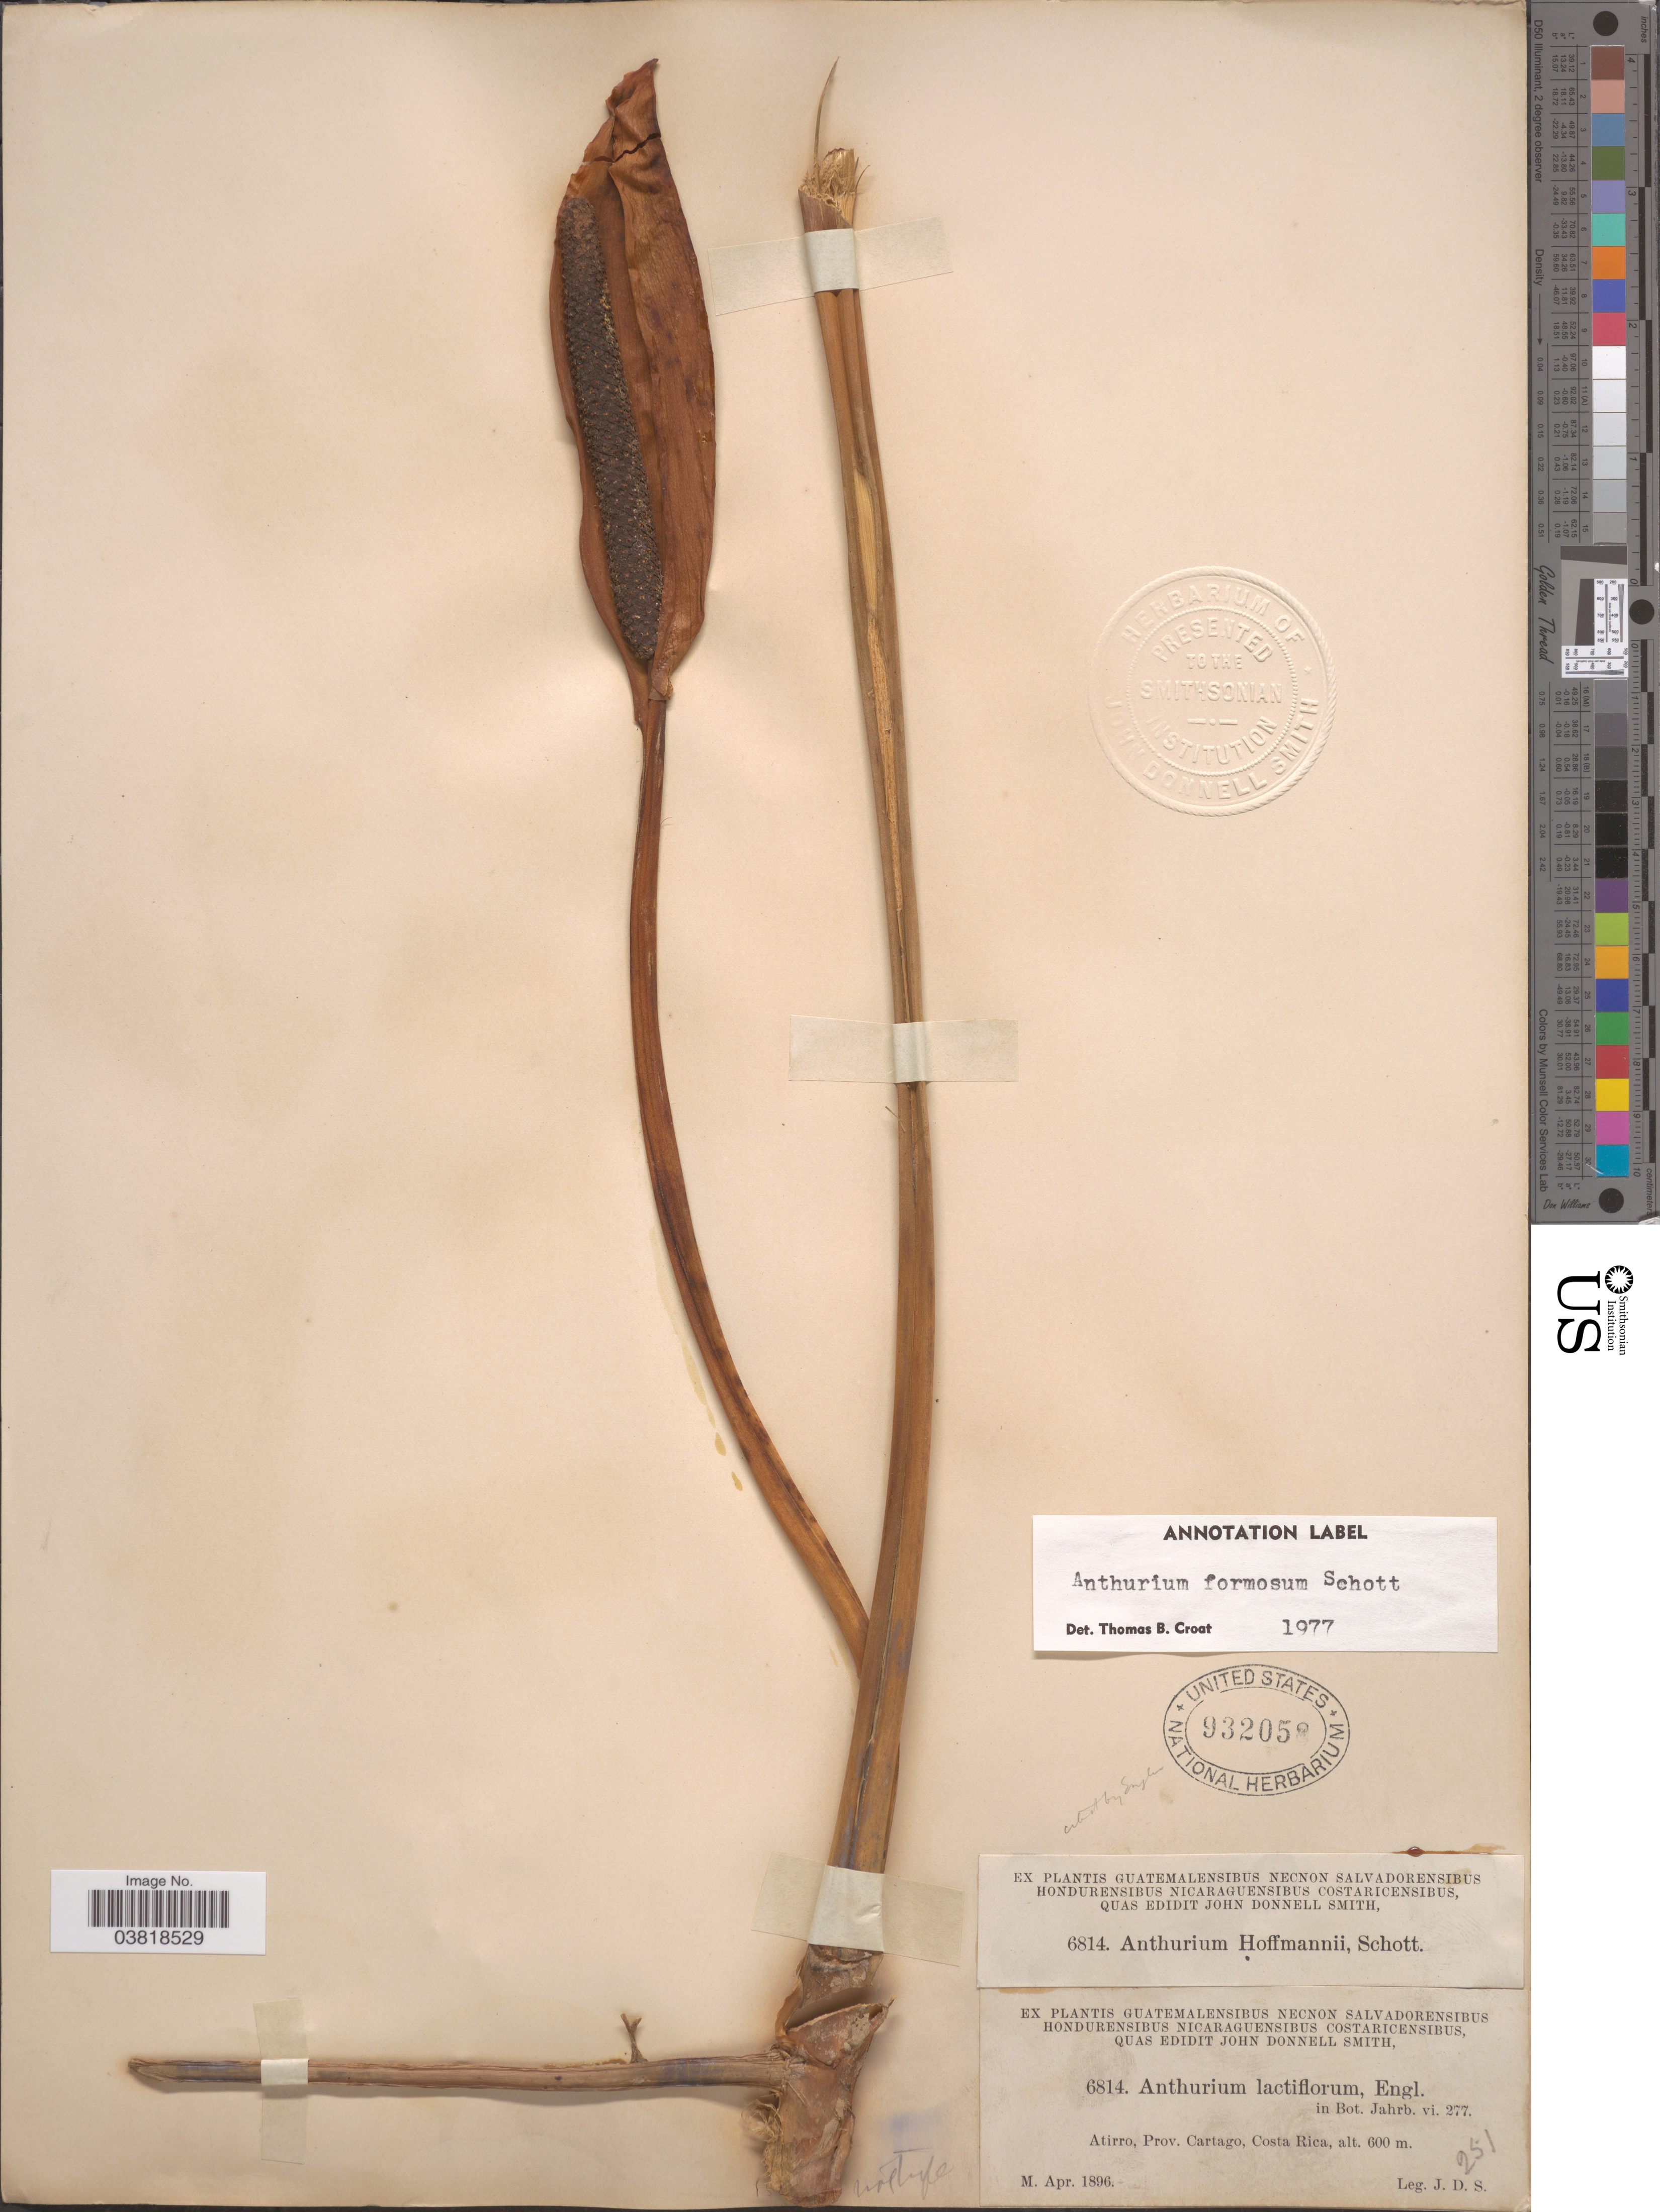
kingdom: Plantae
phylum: Tracheophyta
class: Liliopsida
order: Alismatales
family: Araceae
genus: Anthurium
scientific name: Anthurium formosum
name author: Schott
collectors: J. Donnell Smith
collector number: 6814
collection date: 1896-04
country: Costa Rica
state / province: Cartago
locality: Atirro.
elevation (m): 600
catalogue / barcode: US 932058